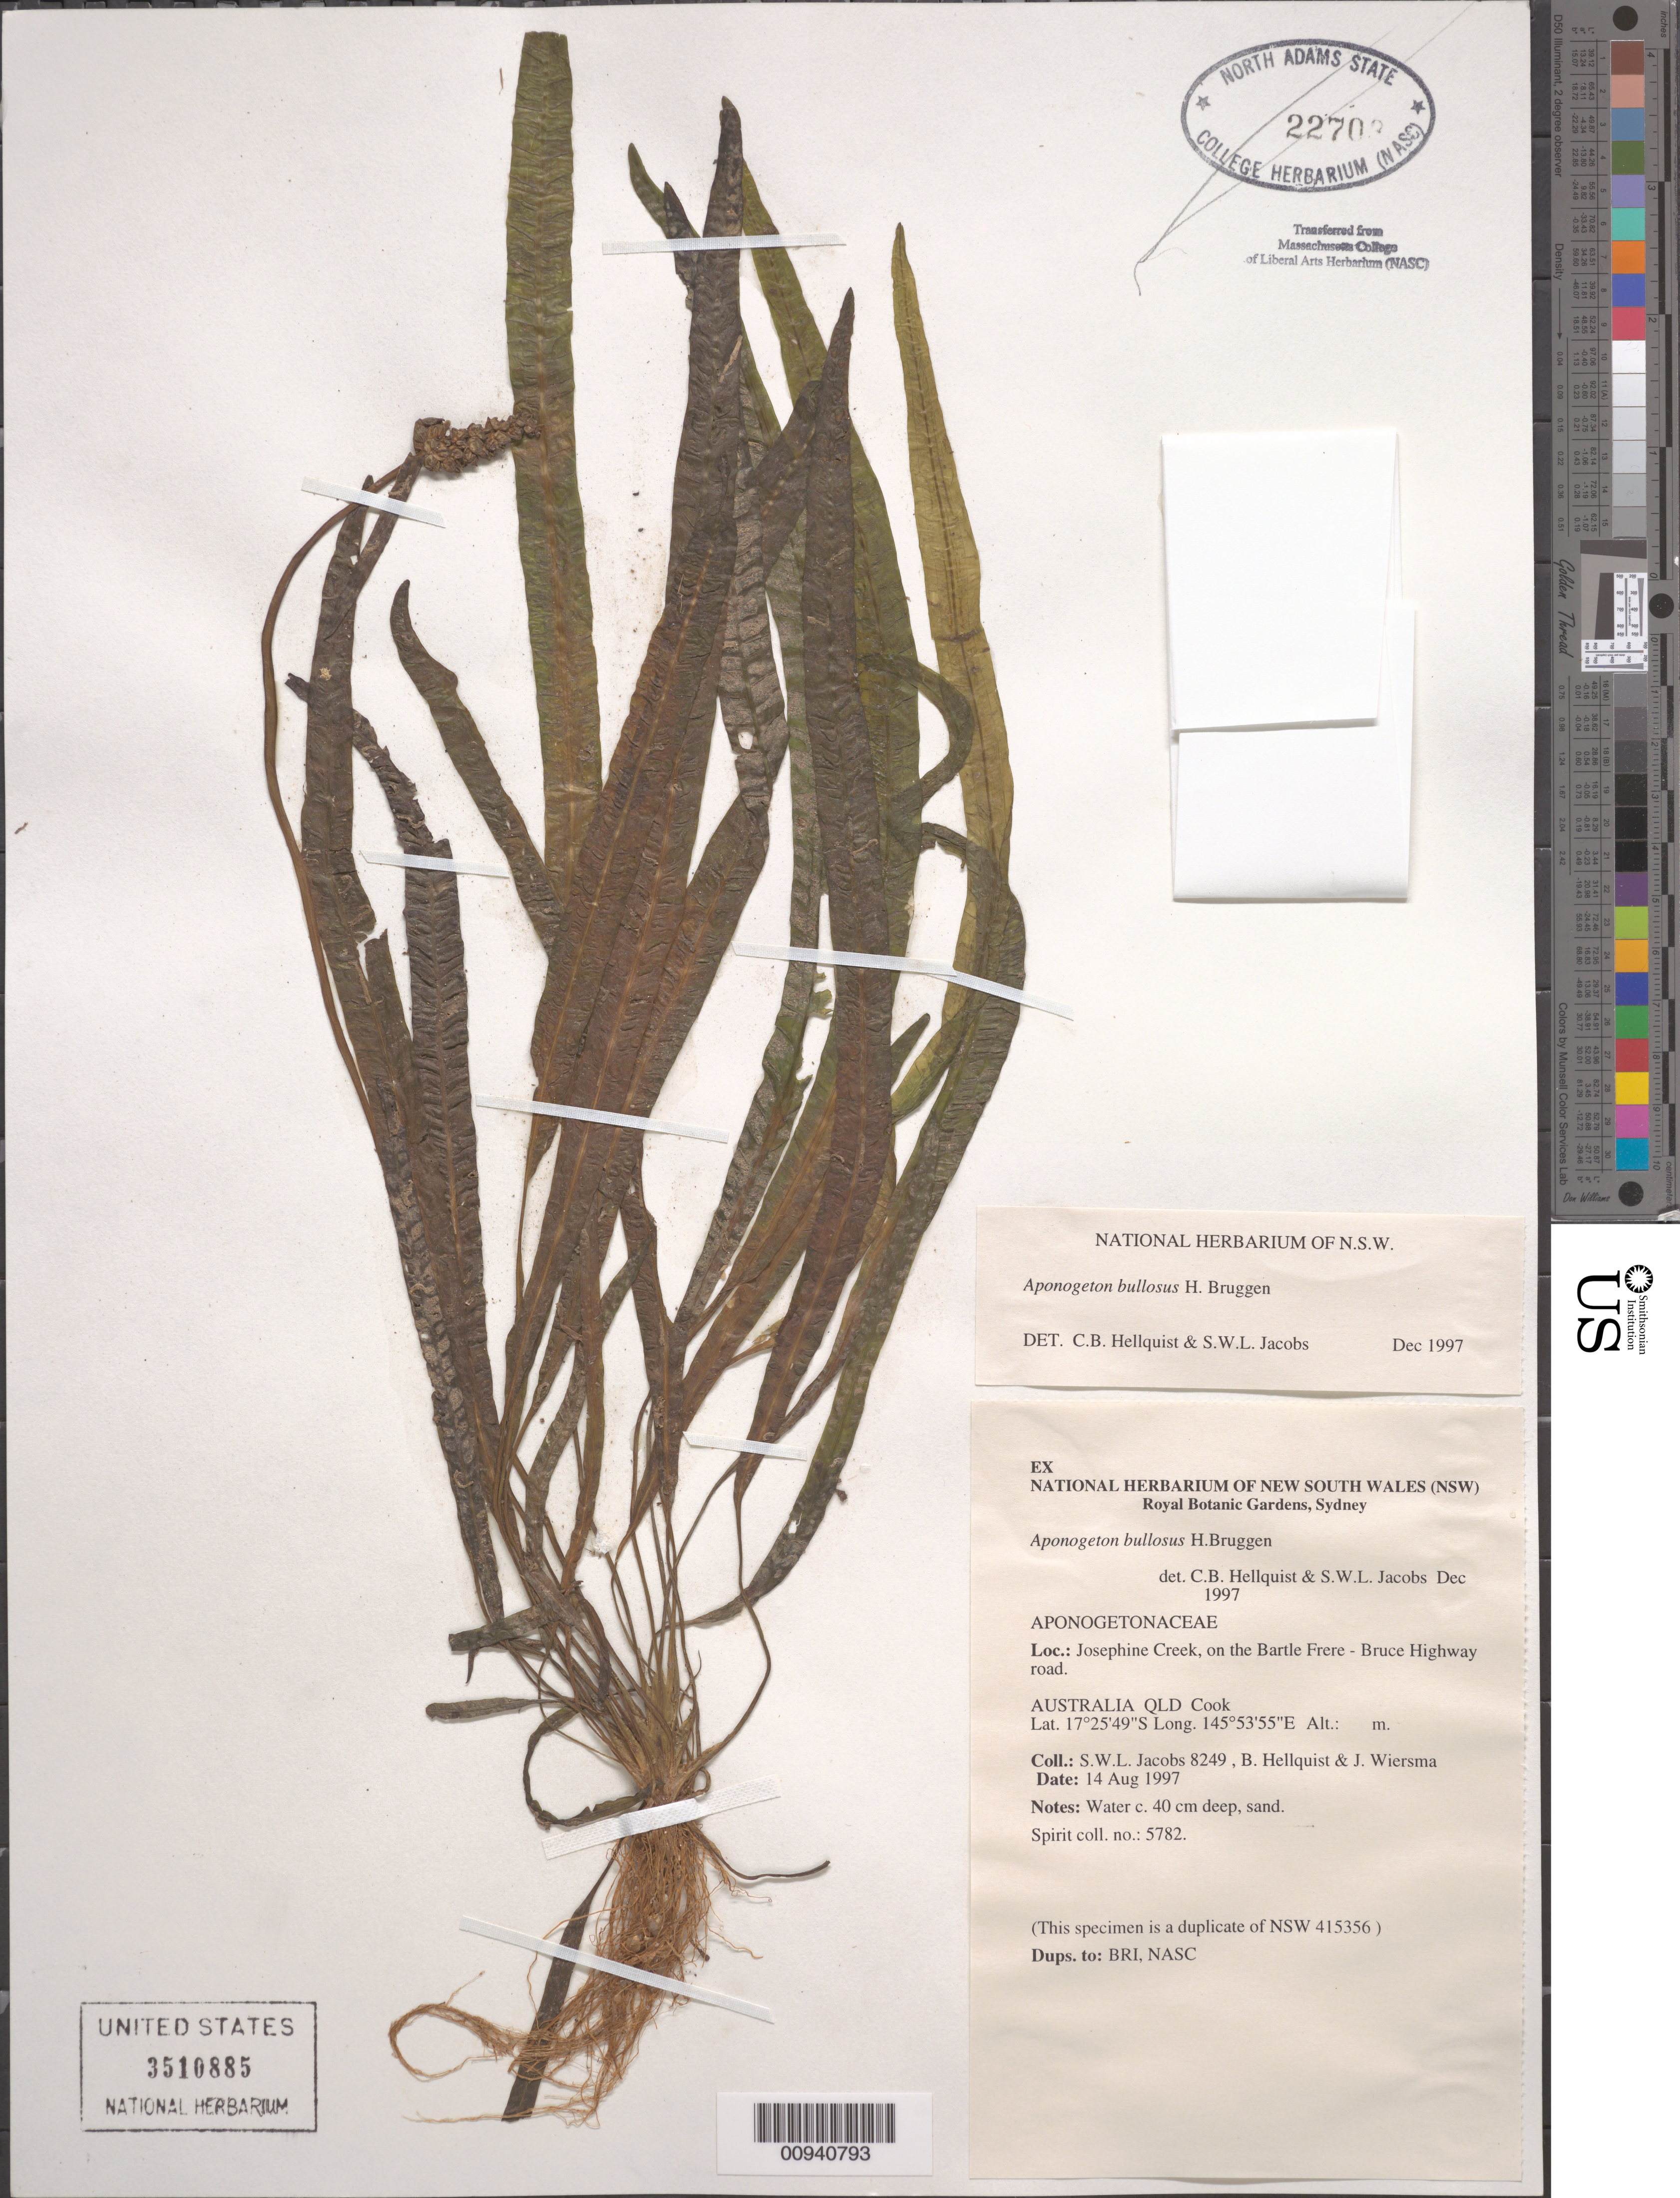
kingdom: Plantae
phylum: Tracheophyta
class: Liliopsida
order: Alismatales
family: Aponogetonaceae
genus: Aponogeton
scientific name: Aponogeton bullosus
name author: H. Bruggen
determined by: Hellquist, C. B.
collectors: S. W. L. Jacobs, C. Hellquist & J. H. Wiersema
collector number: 8249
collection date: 1997-08-14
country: Australia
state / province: Queensland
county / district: Cook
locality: Josephone Creek, on the Bartle Frere - Bruce Highway road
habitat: Water c. 40 cm deep, sand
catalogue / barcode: US 3510885